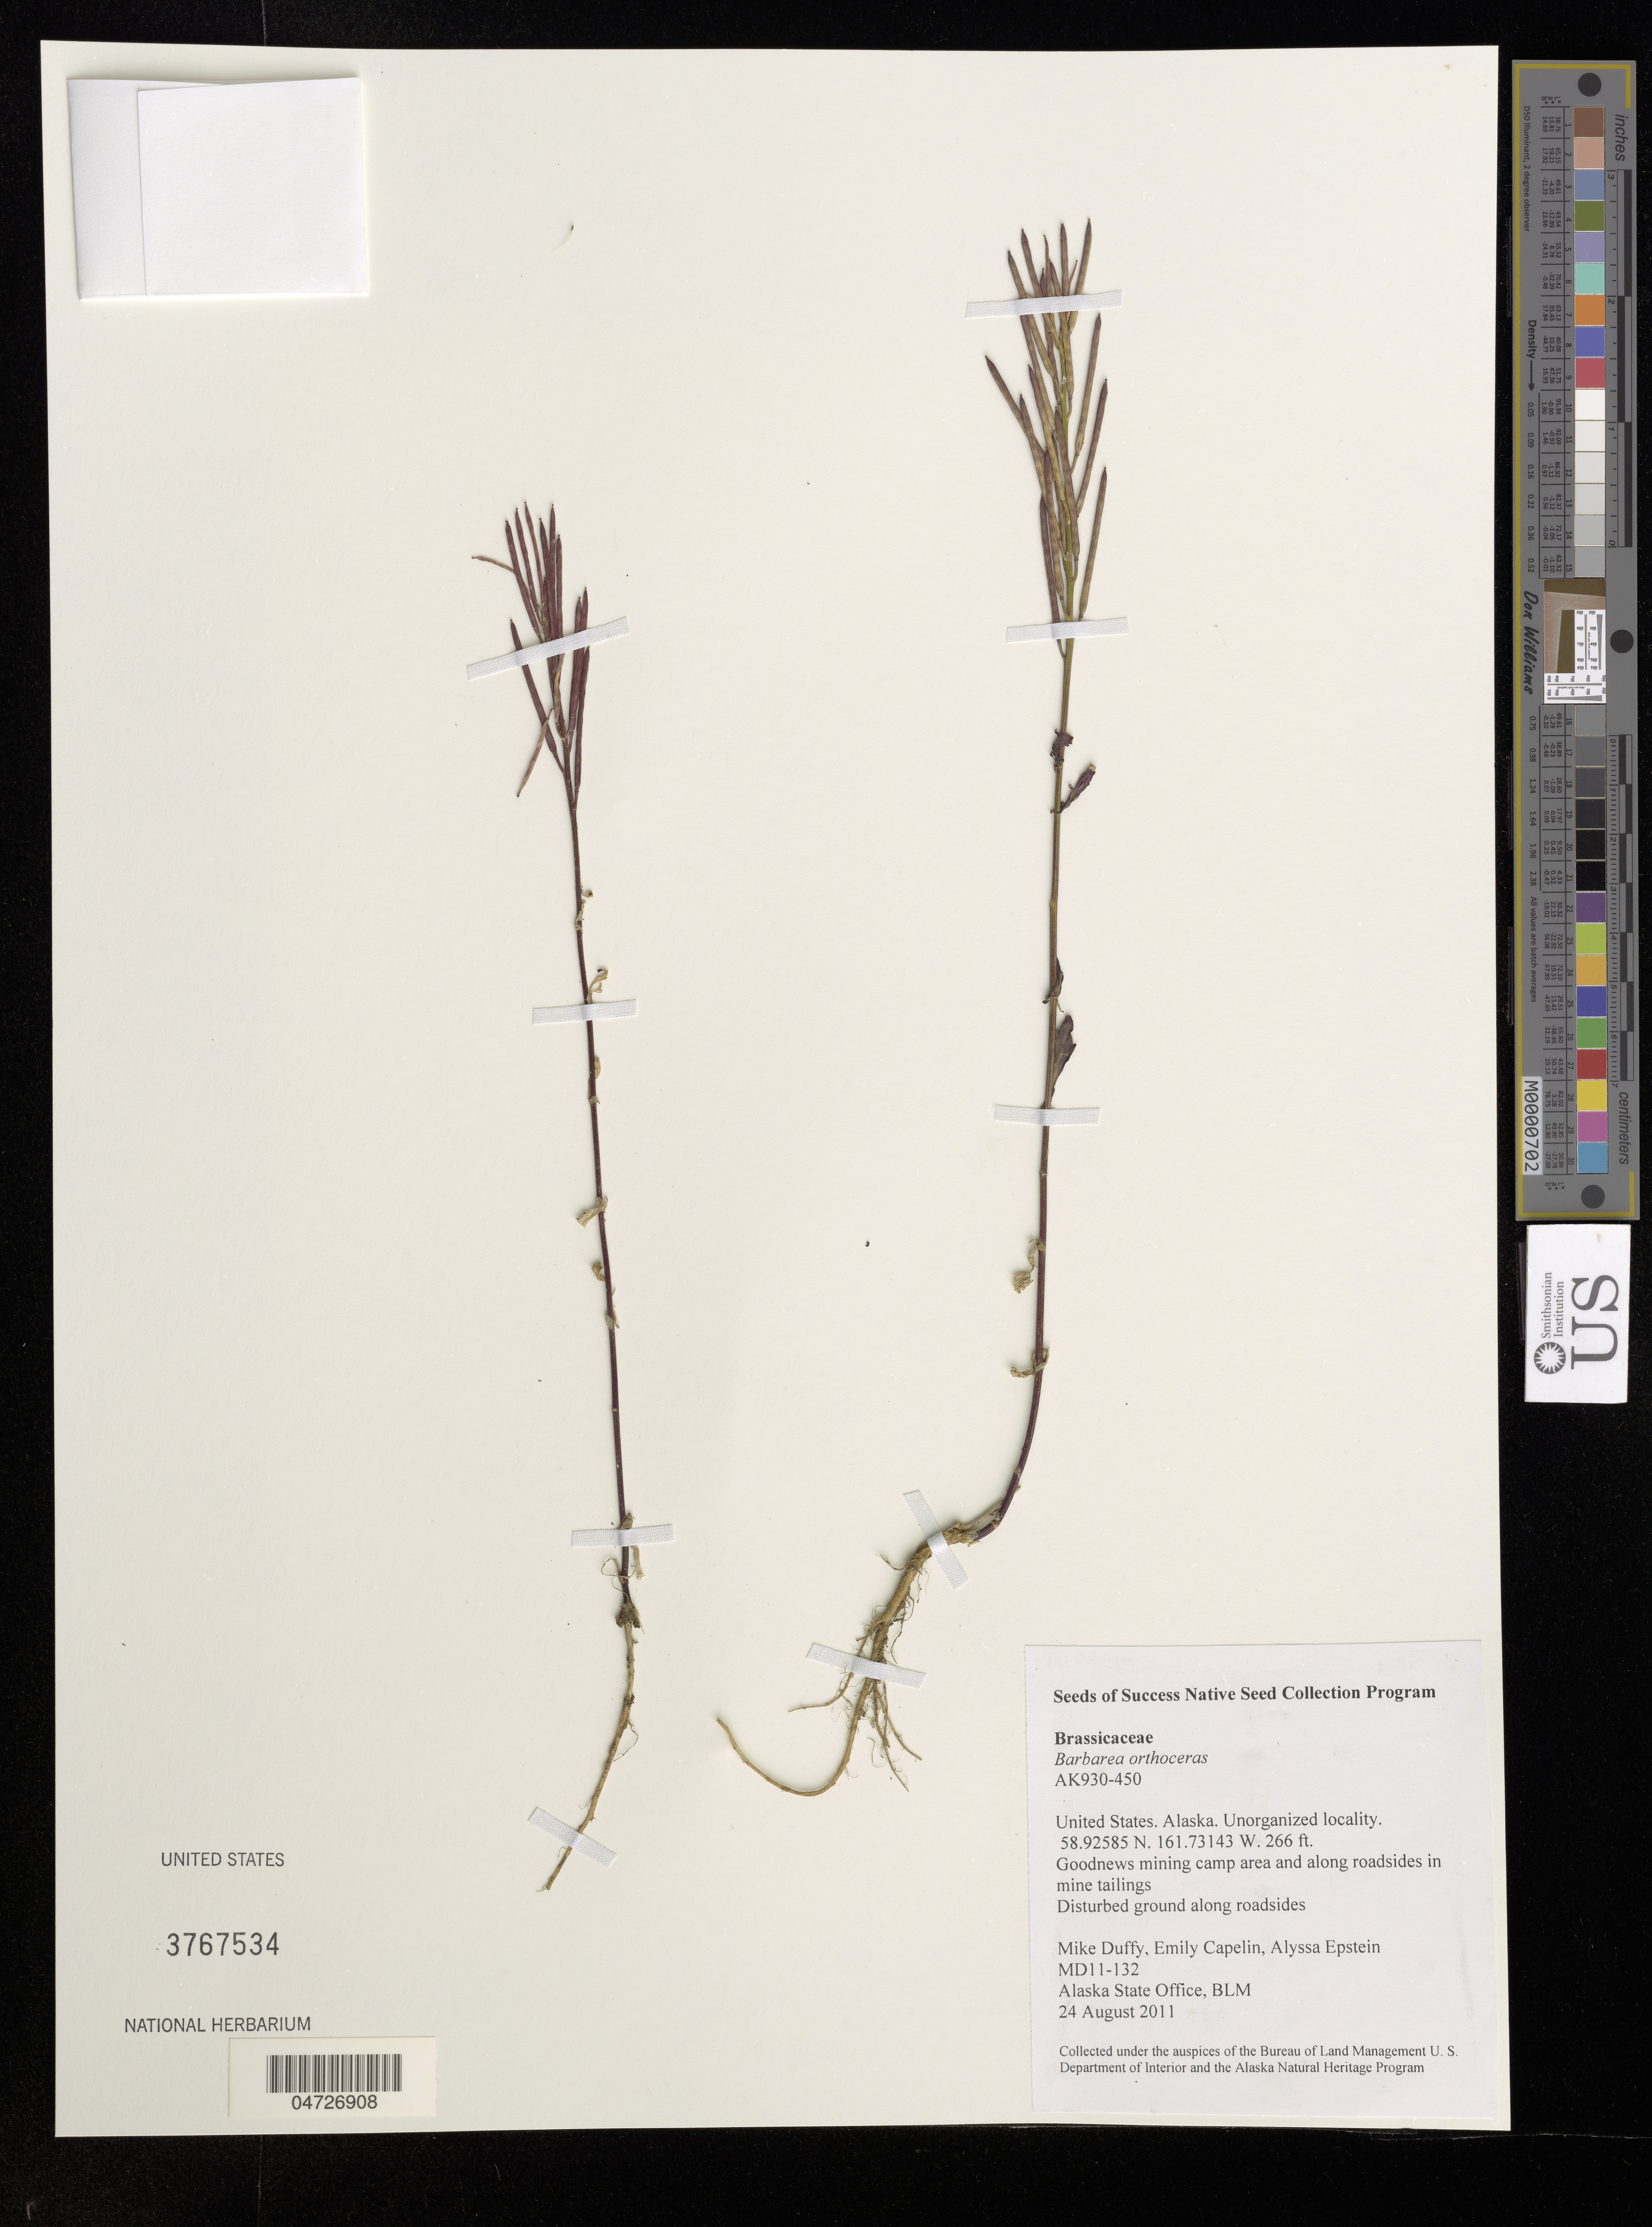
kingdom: Plantae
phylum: Tracheophyta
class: Magnoliopsida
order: Brassicales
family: Brassicaceae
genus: Barbarea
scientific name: Barbarea orthoceras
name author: Ledeb.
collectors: M. Duffy, E. Capelin & A. Epstein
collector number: MD11-132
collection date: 2011-08-24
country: United States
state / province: Alaska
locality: Unorganized locality. Goodnews mining camp area and along roadsides in mine tailings. Disturbed ground along roadsides.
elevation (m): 81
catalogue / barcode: US 3767534